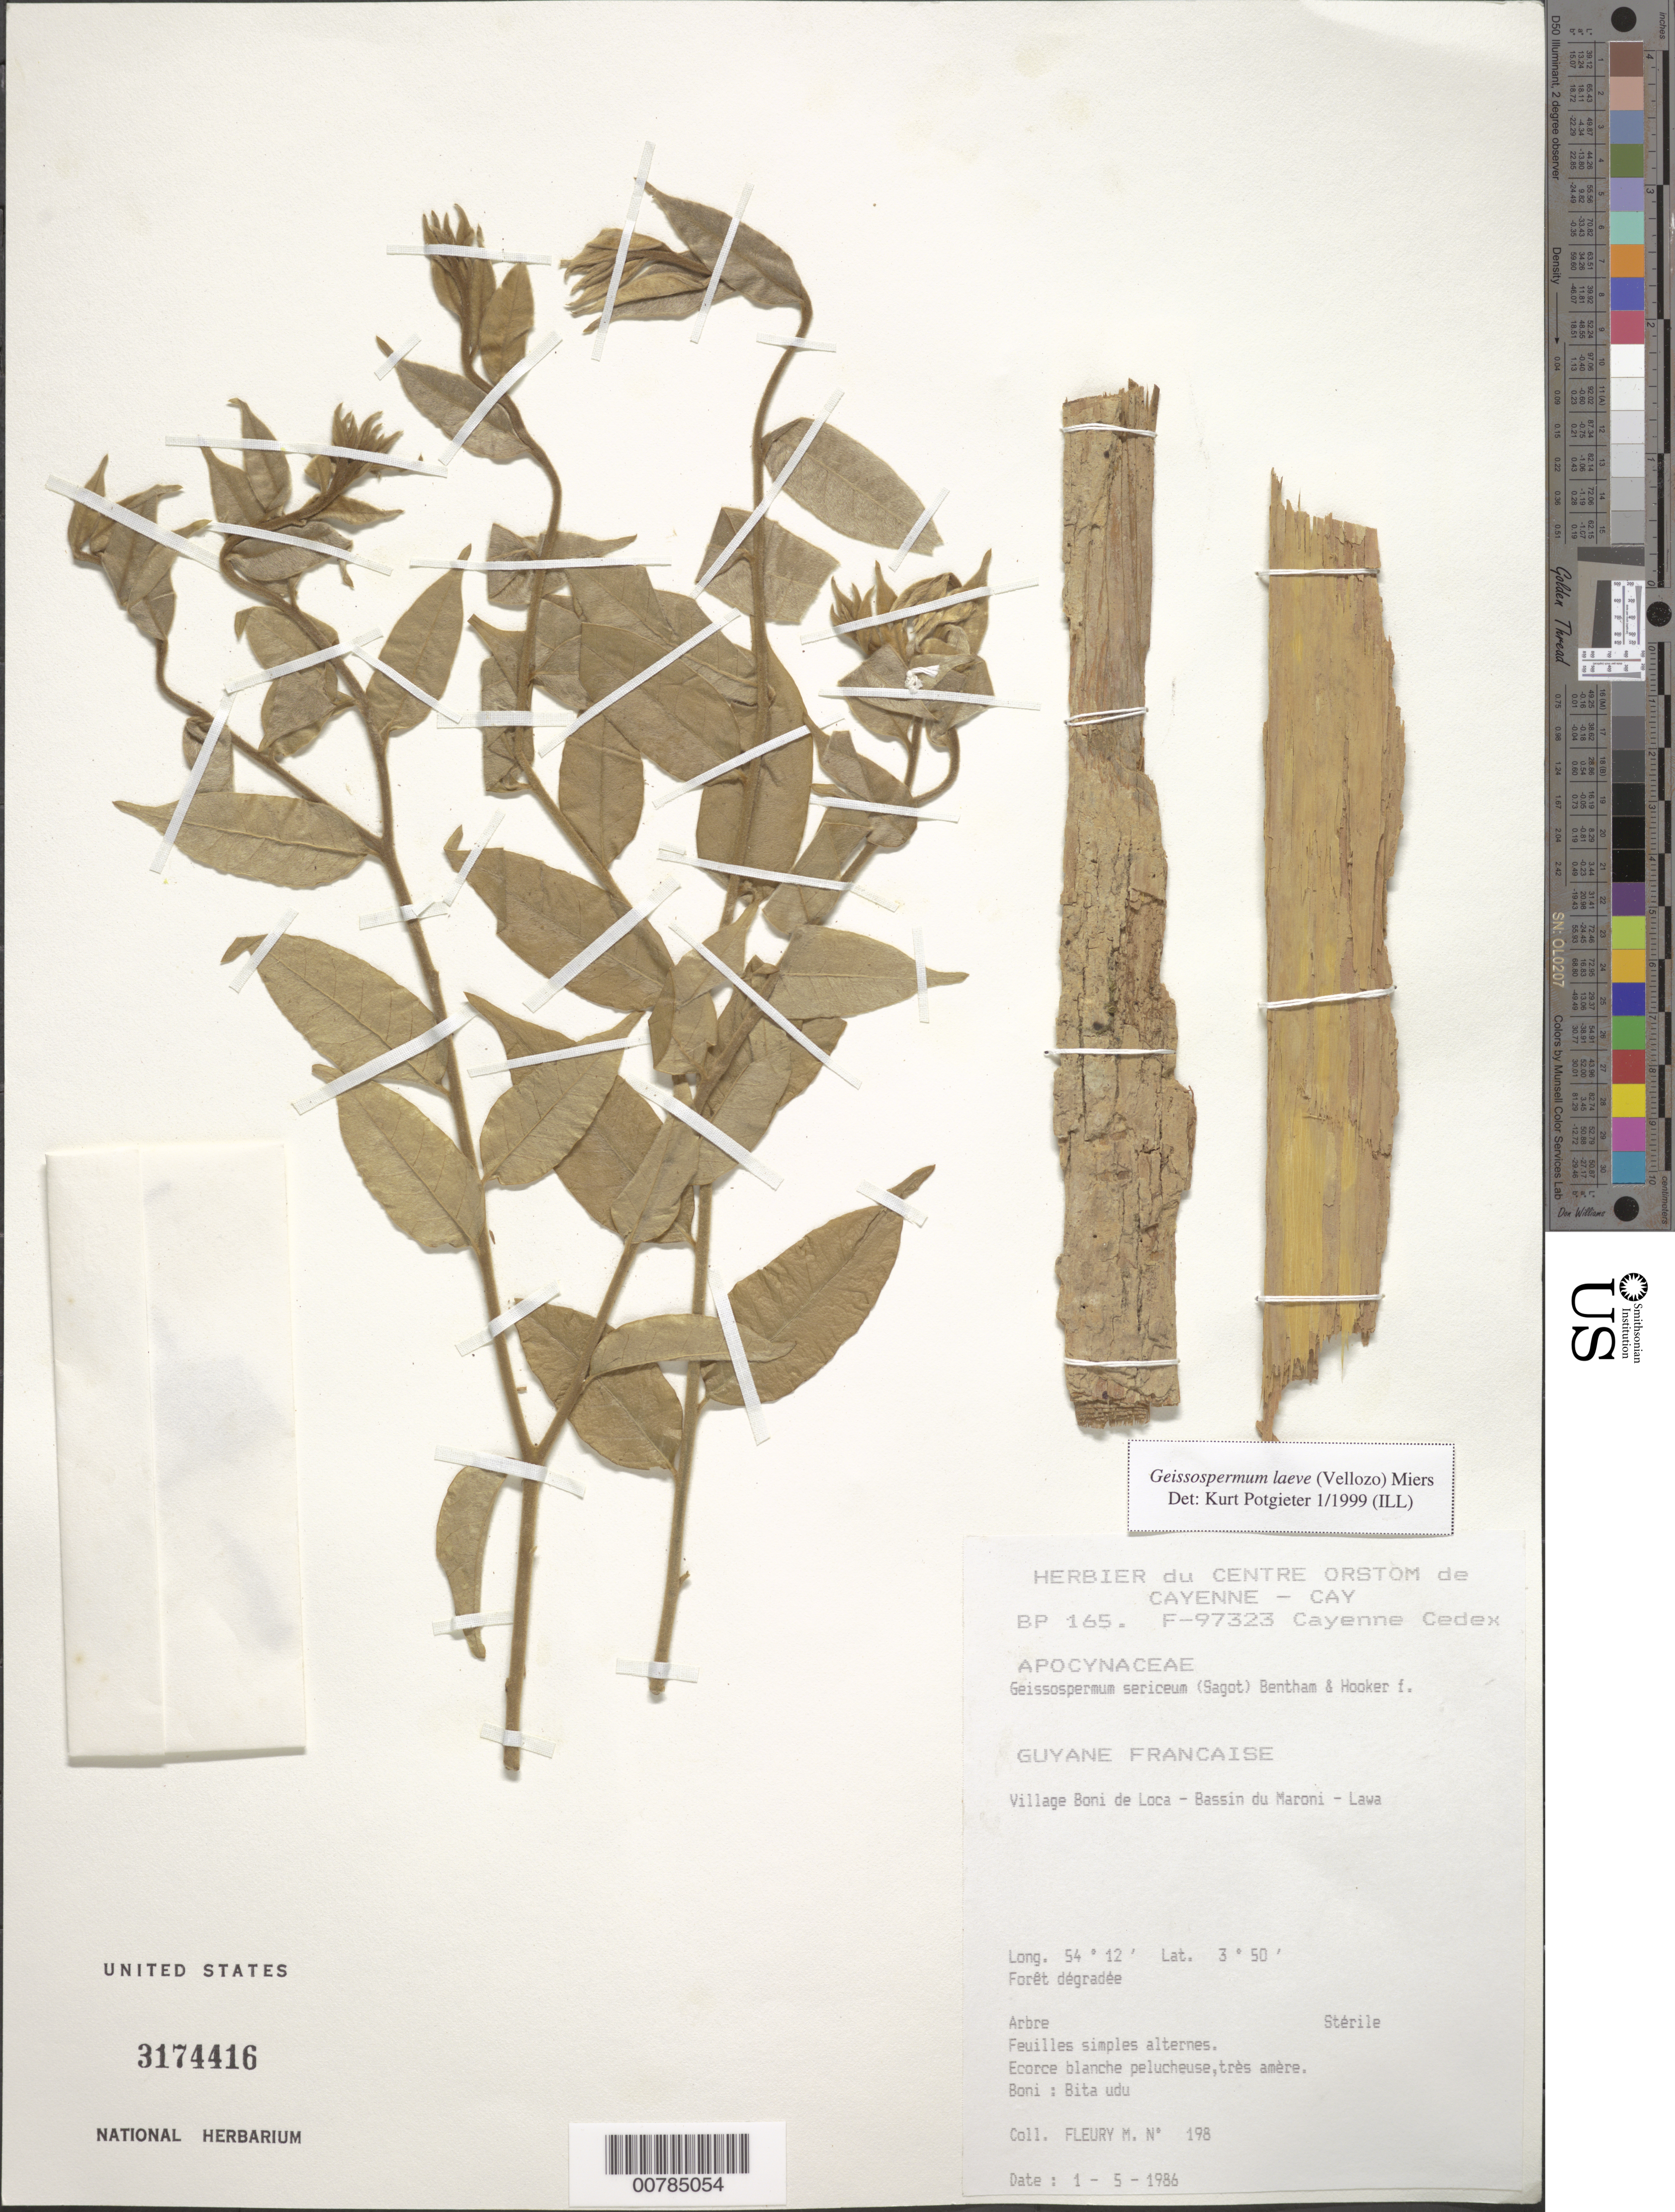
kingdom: Plantae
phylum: Tracheophyta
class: Magnoliopsida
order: Gentianales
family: Apocynaceae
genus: Geissospermum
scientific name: Geissospermum laeve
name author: (Thunb.) Miers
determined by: Potgieter, K.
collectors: M. Fleury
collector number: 198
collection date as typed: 1-May-86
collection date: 1986-05-01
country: French Guiana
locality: Village Boni de Loca, Bassin du Maroni - Lawa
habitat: Forêt degradee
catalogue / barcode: US 3174416